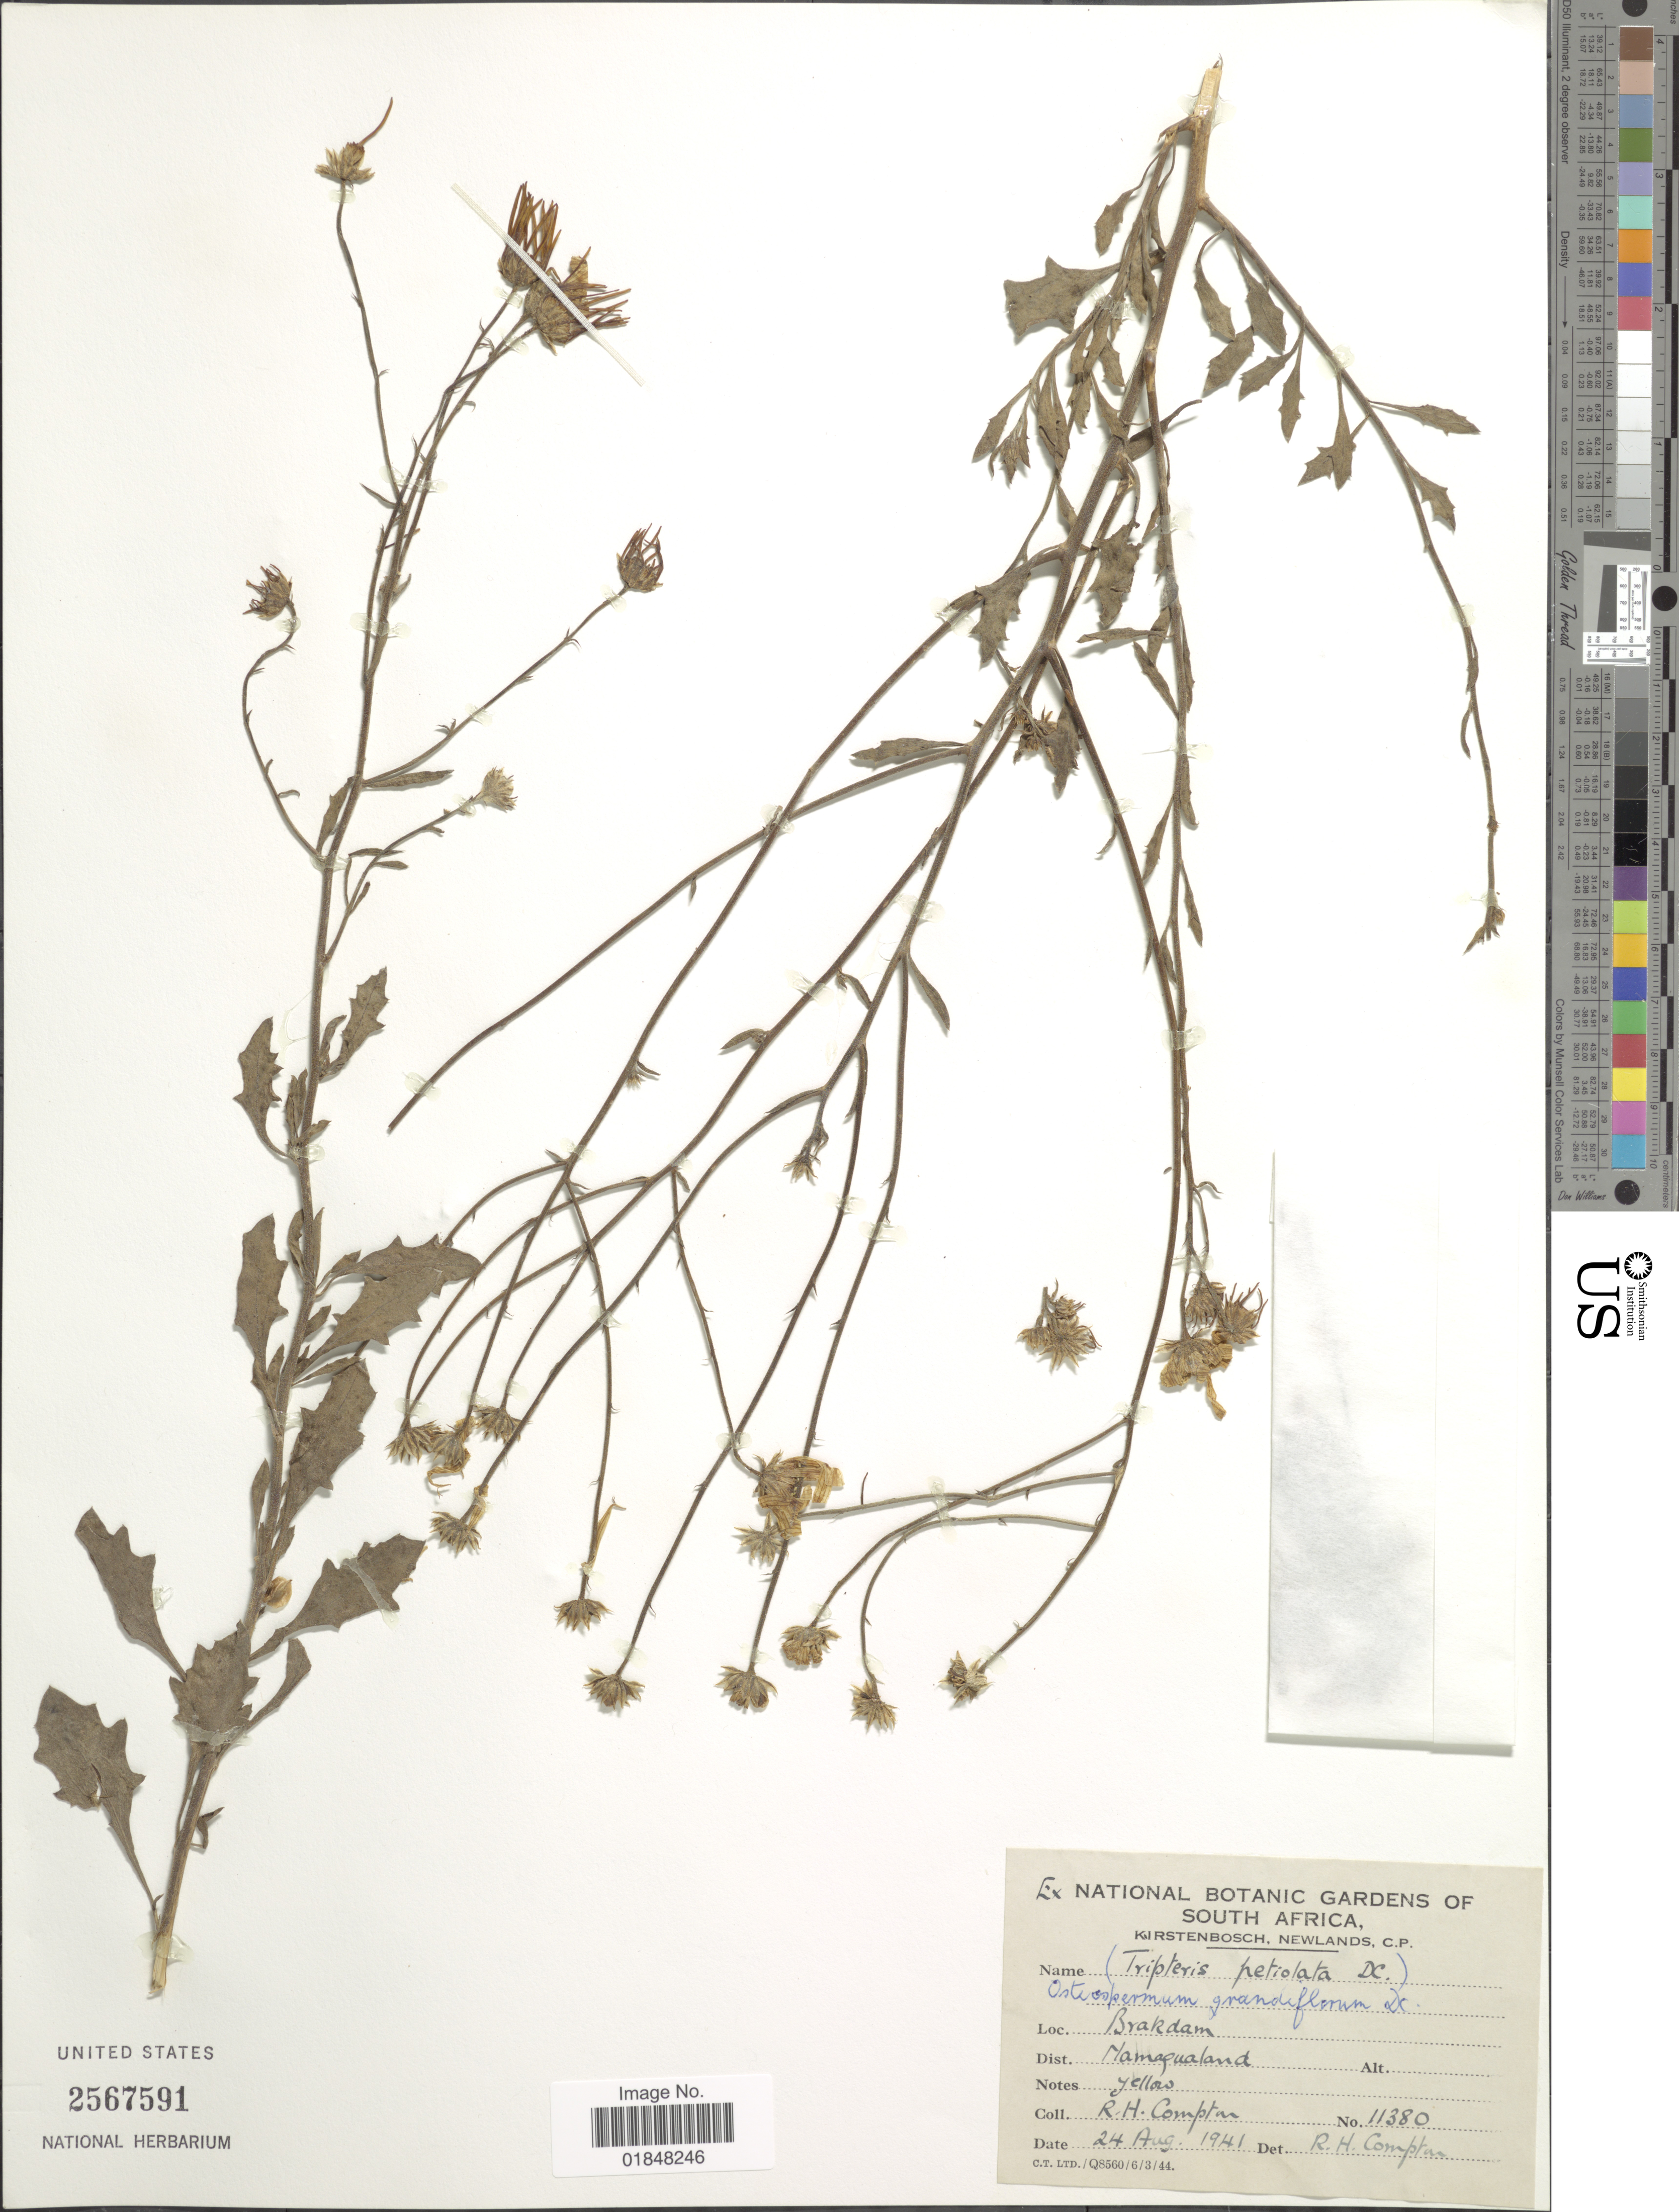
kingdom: Plantae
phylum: Tracheophyta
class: Magnoliopsida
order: Asterales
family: Asteraceae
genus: Osteospermum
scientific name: Osteospermum grandiflorum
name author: DC.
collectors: R. H. Compton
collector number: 11380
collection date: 1941-08-24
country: South Africa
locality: Brakdam, Dist. Namaqualand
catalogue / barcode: US 2567591